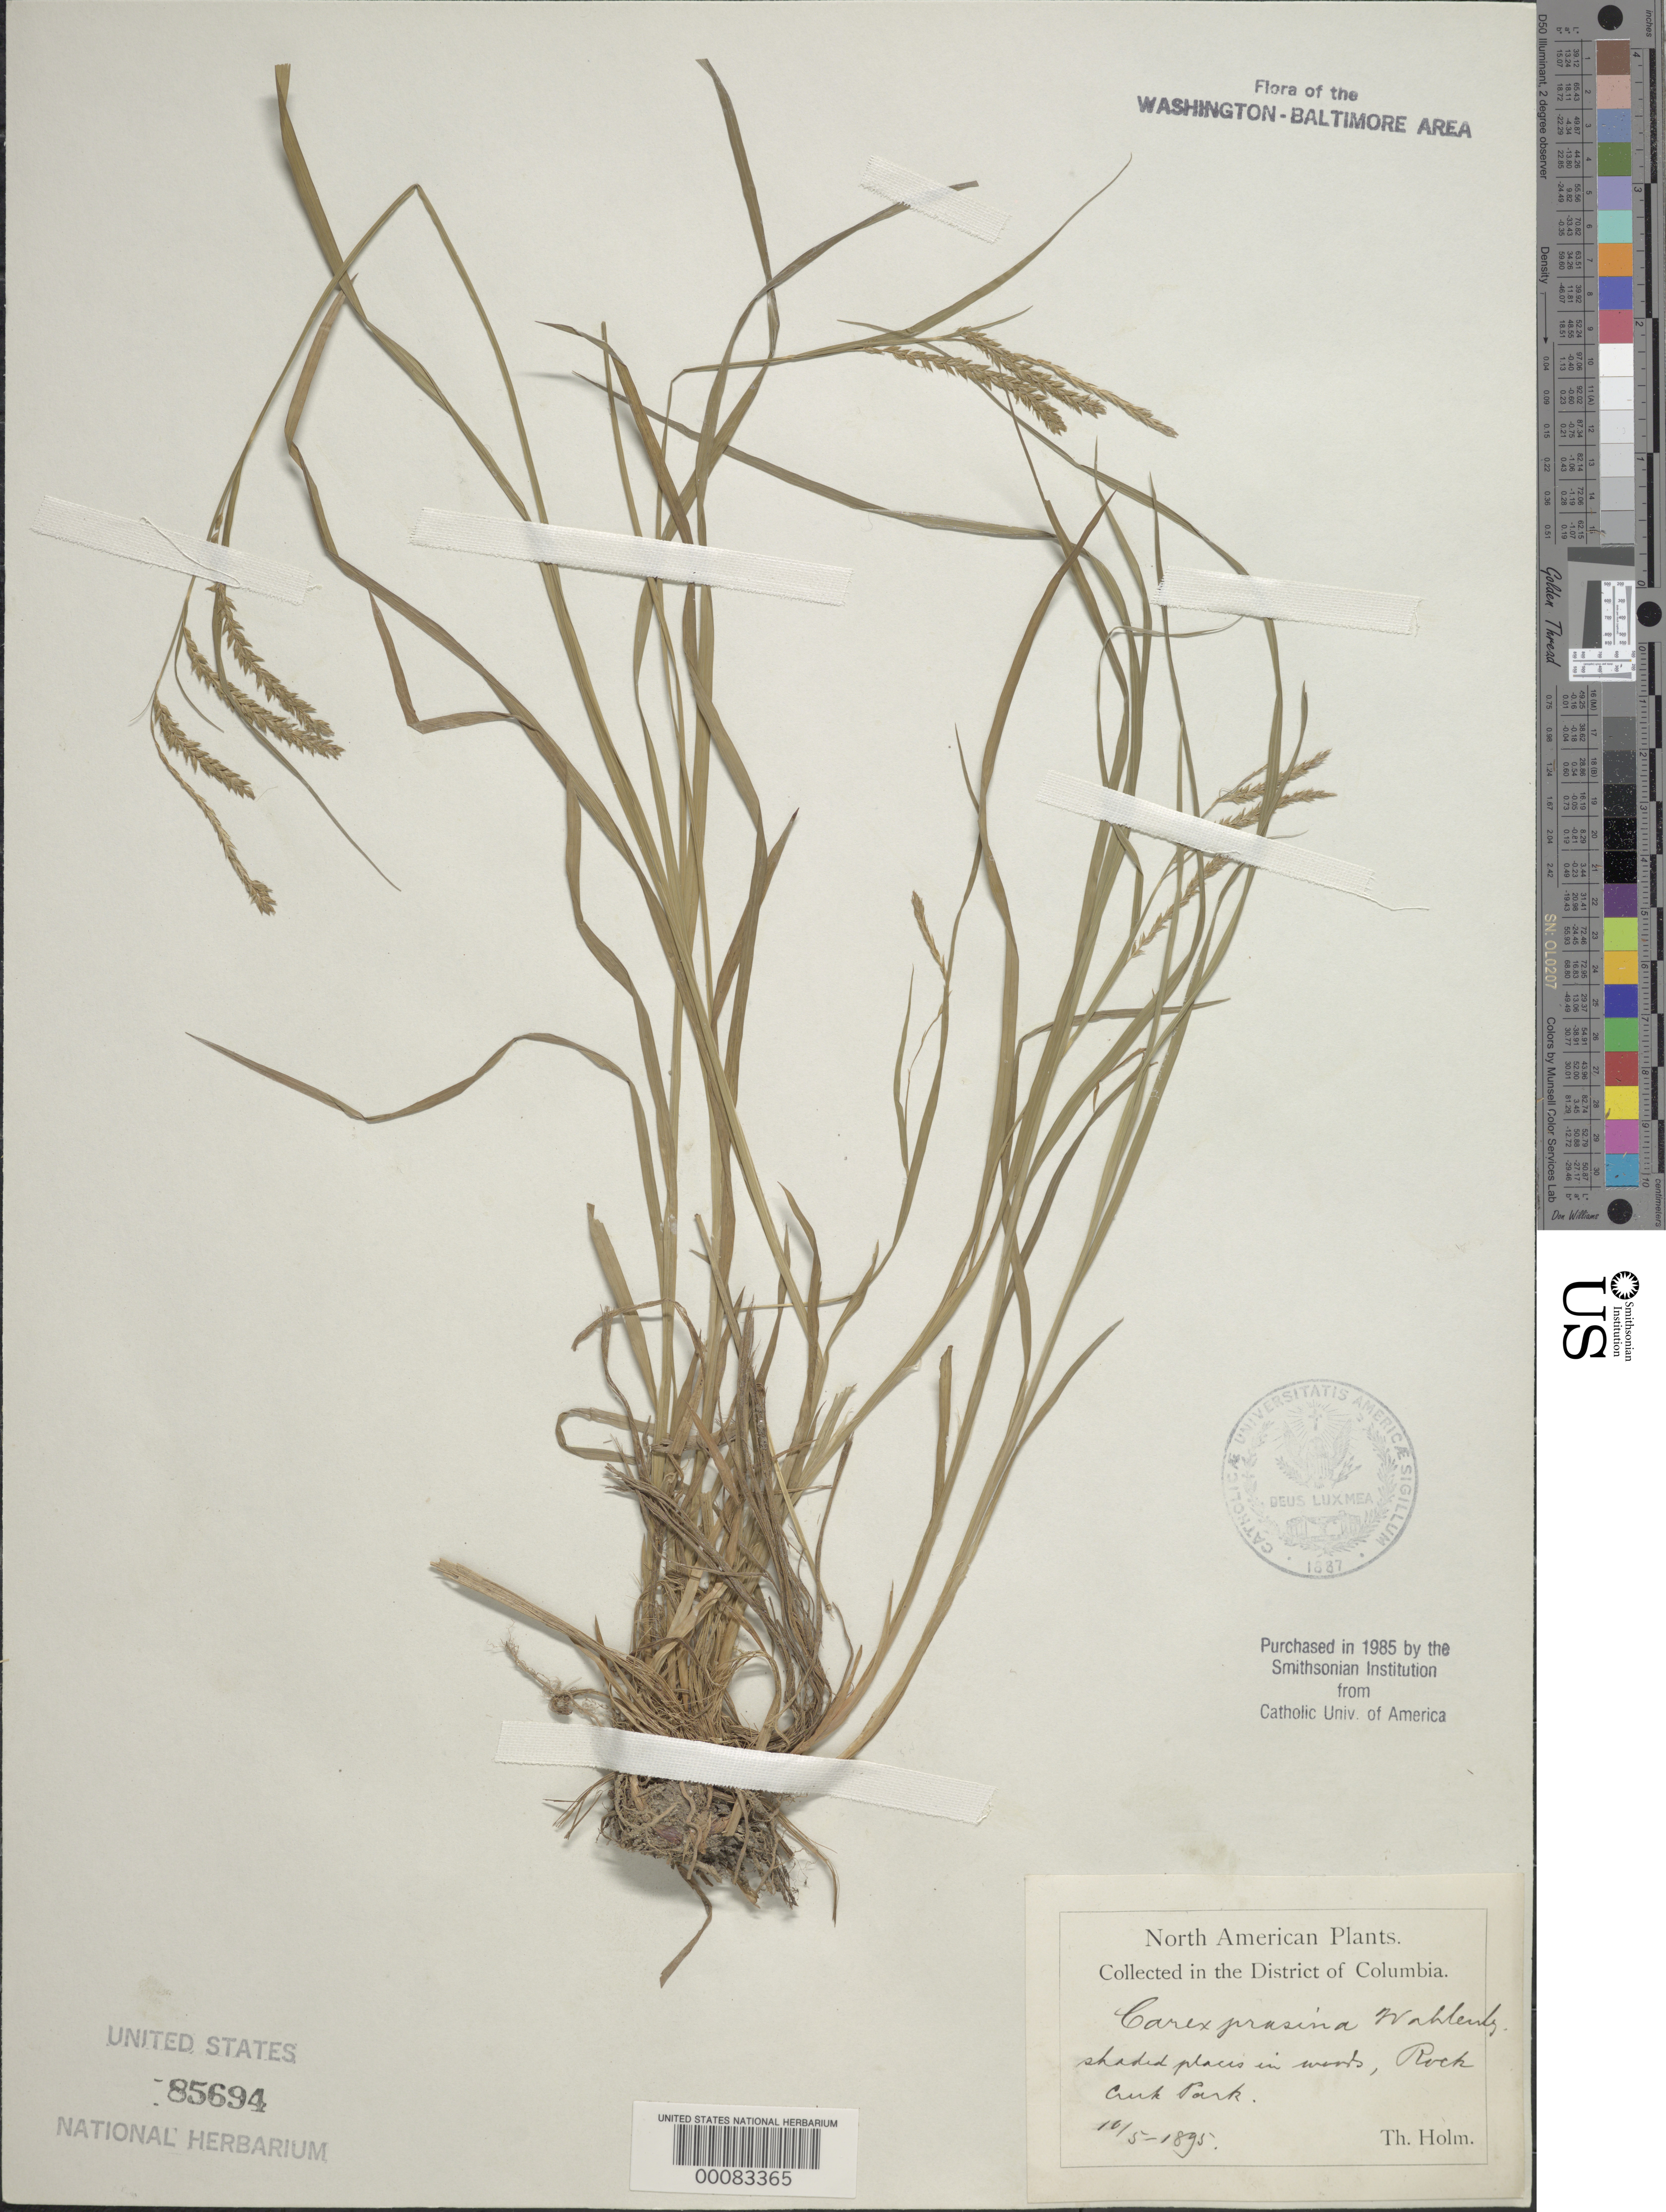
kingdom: Plantae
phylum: Tracheophyta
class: Liliopsida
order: Poales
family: Cyperaceae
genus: Carex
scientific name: Carex prasina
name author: Wahlenb.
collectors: T. Holm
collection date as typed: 10 May 1895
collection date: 1895-05-10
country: United States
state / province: District of Columbia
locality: Rock Creek Park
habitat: Shaded places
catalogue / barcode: US 85694